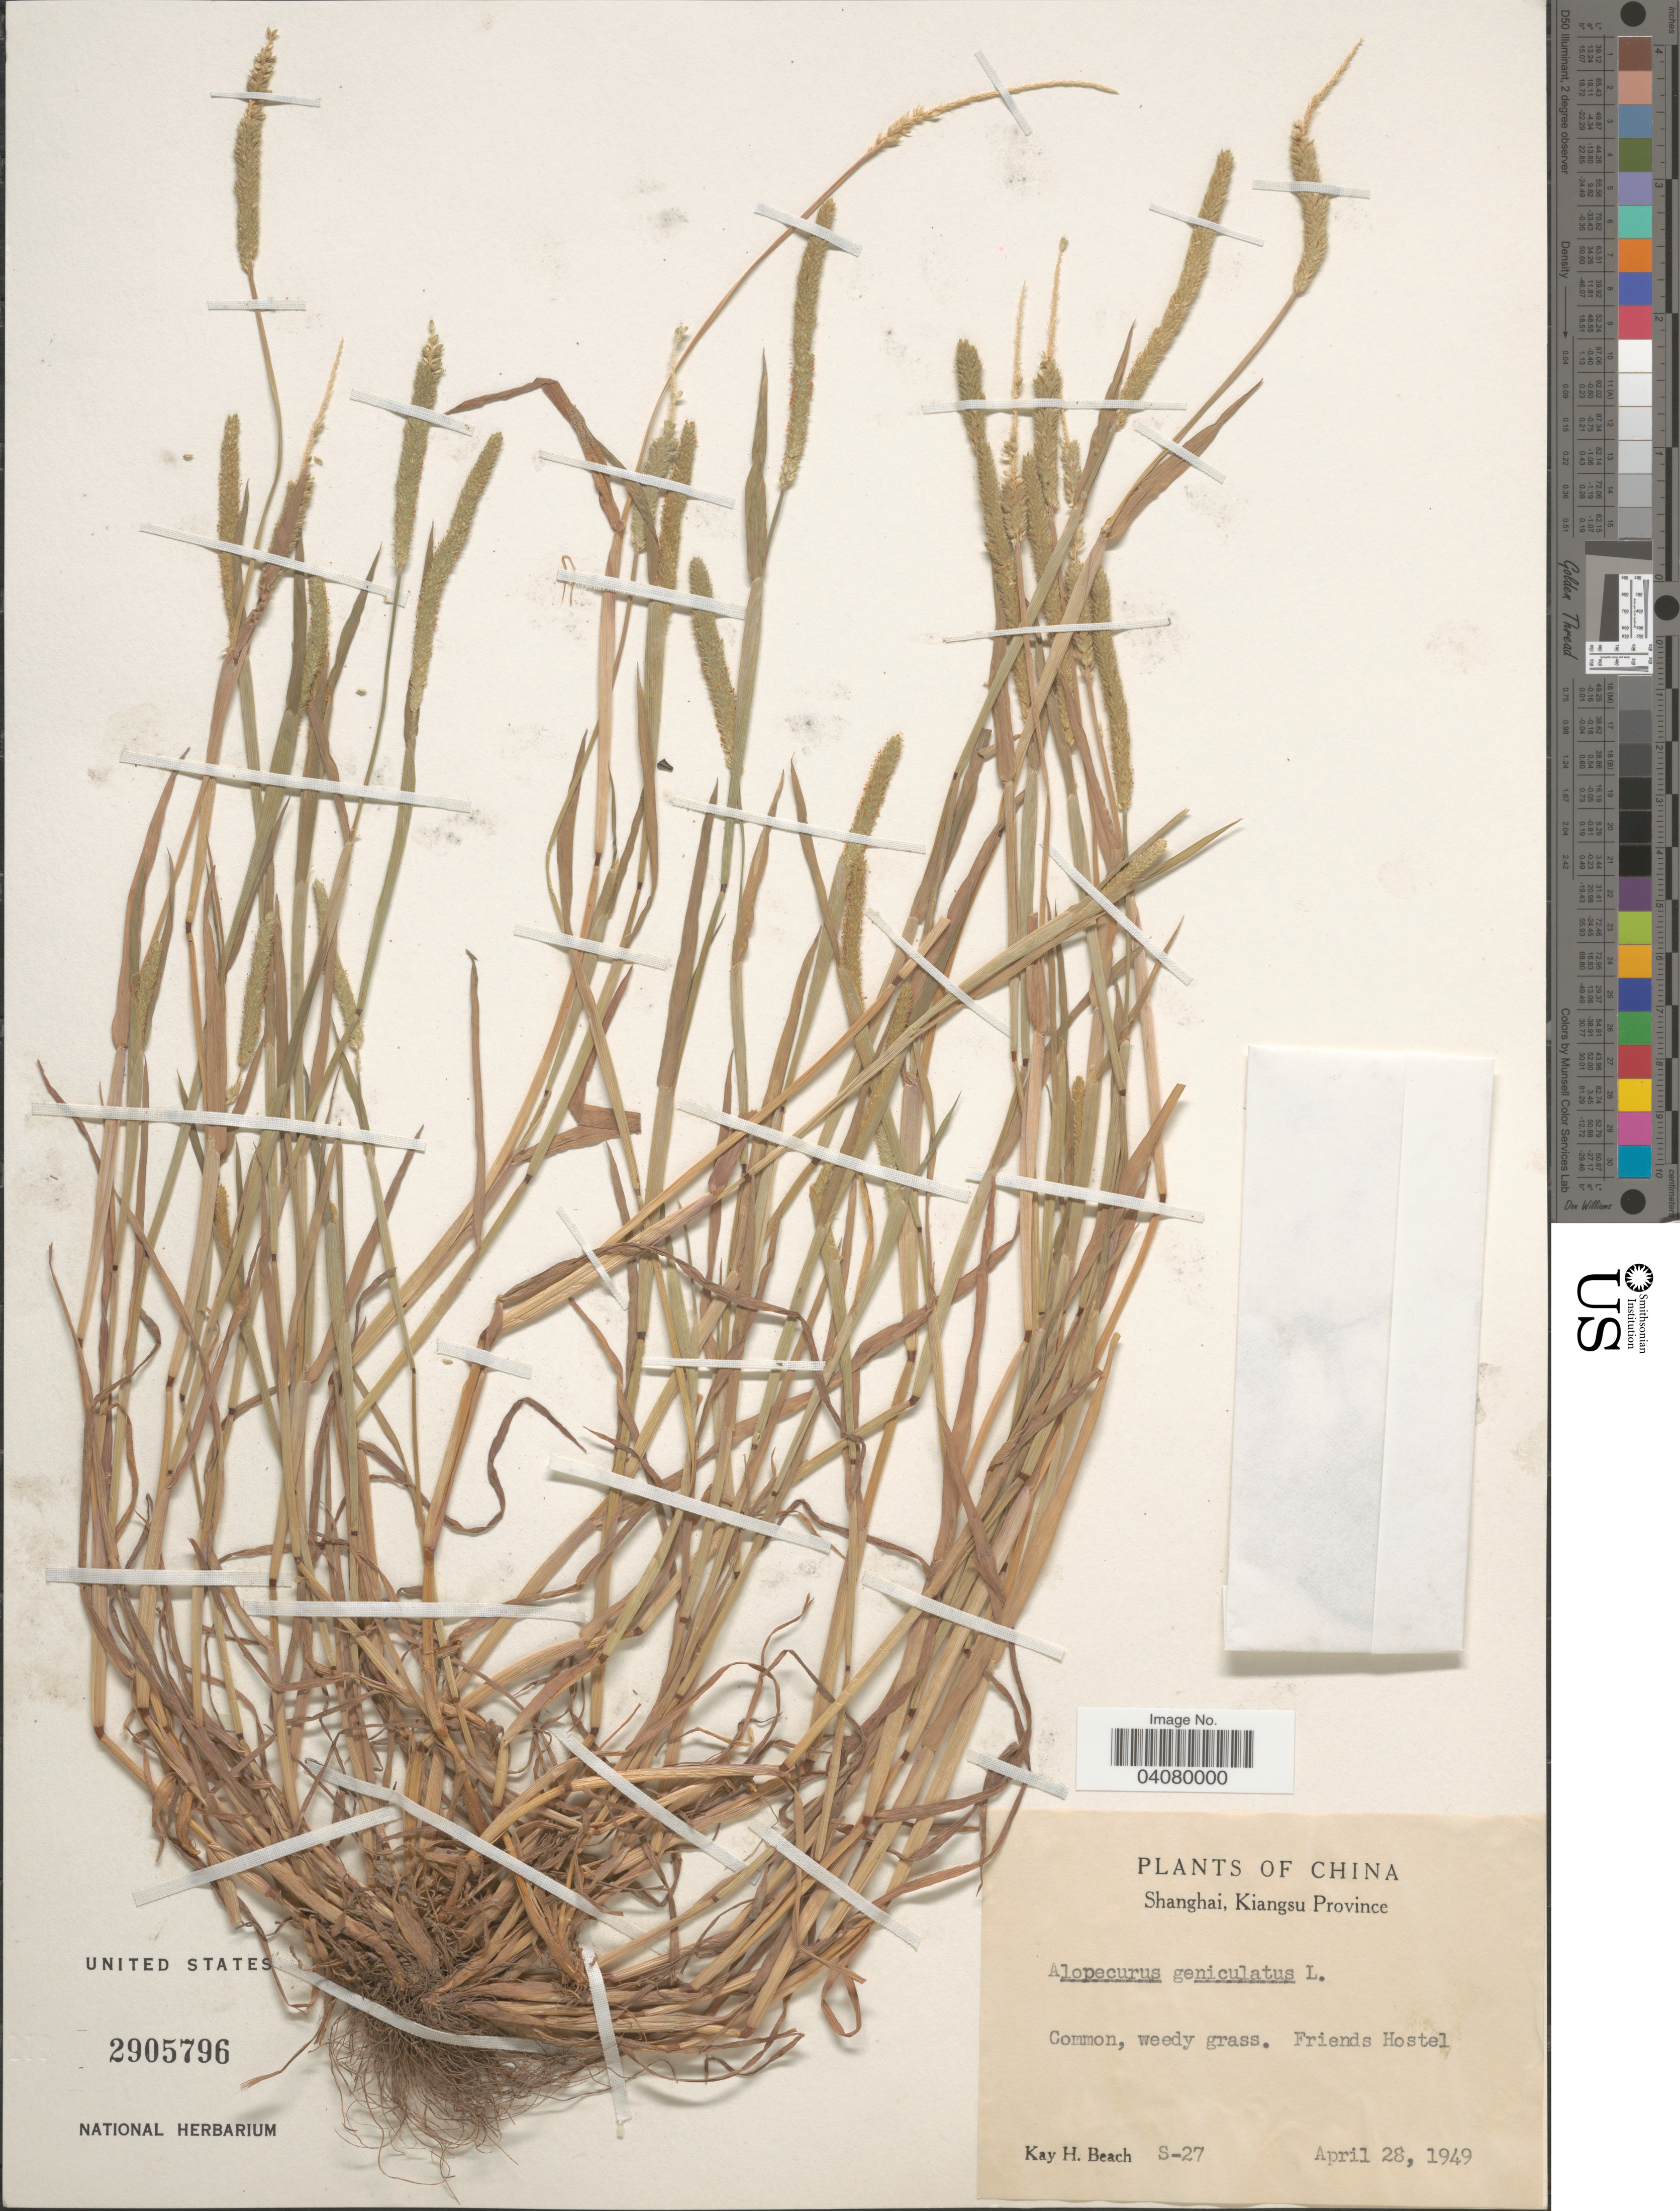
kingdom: Plantae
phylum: Tracheophyta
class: Liliopsida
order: Poales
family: Poaceae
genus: Alopecurus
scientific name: Alopecurus geniculatus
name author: L.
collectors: K. H. Beach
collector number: S-27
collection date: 1949-04-28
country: China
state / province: Jiangsu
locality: Shanghai, Kiangsu Province. Common, weedy grass. Friends Hostel.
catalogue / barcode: US 2905796